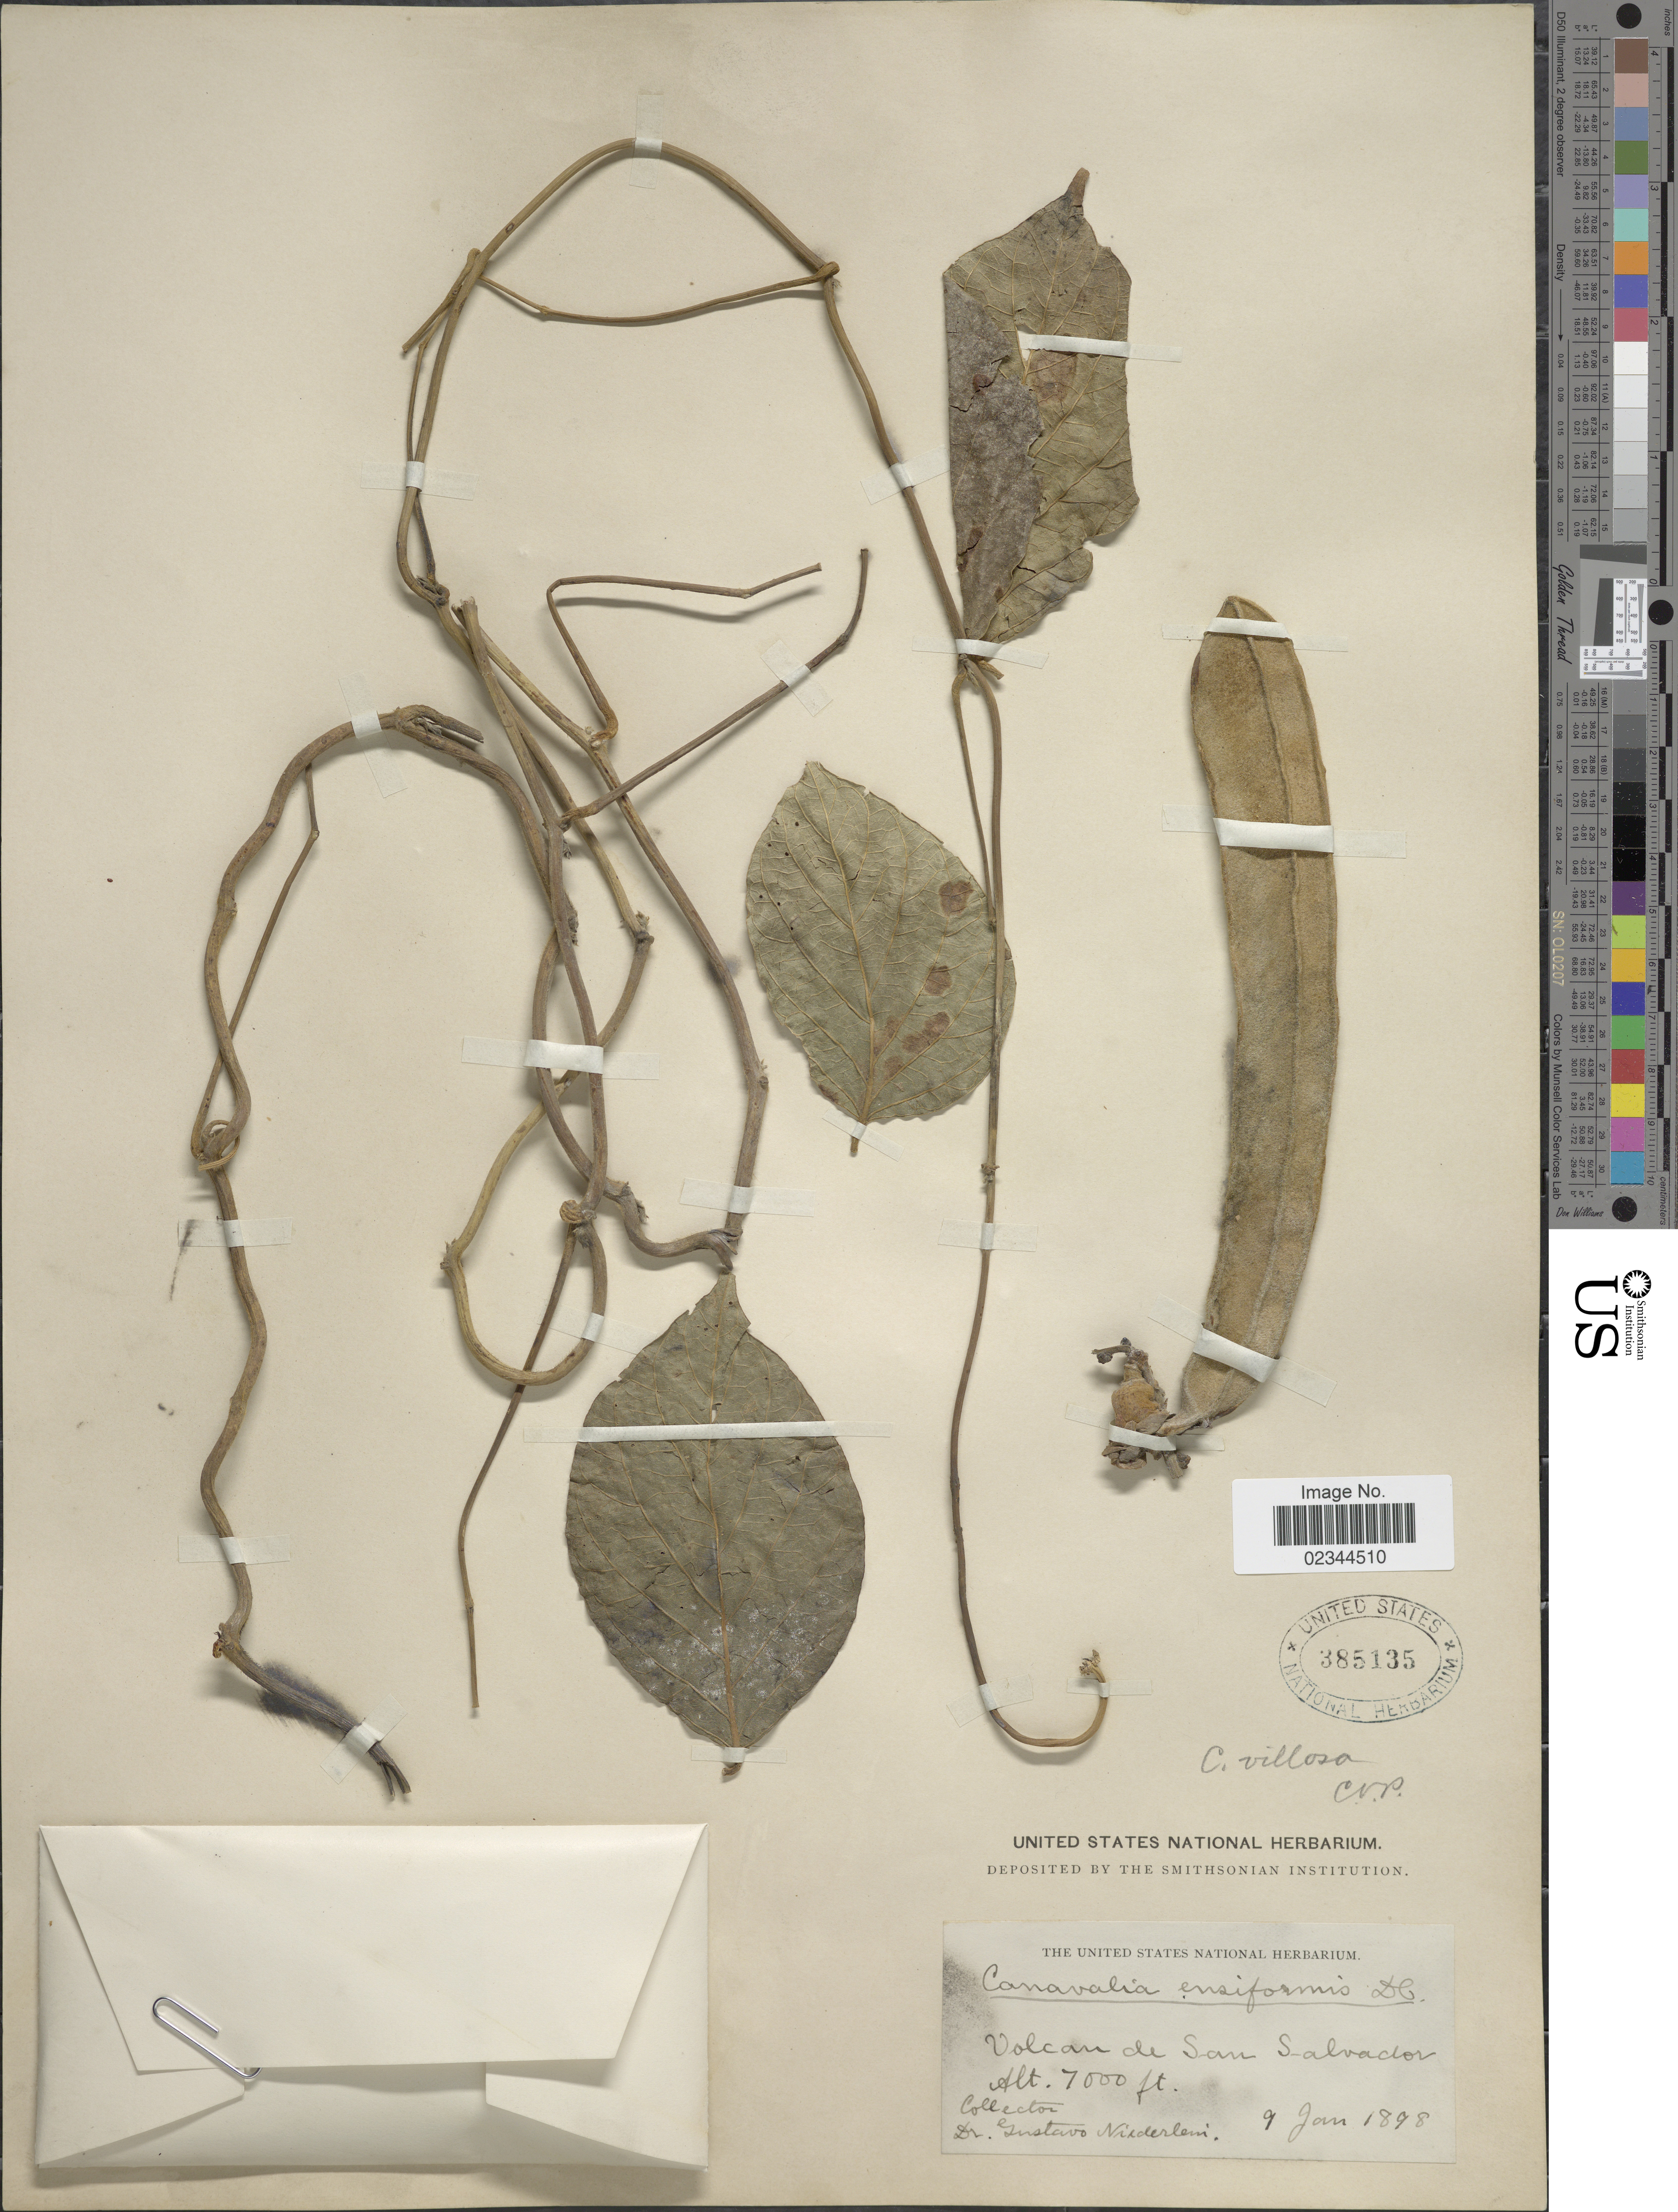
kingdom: Plantae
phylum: Tracheophyta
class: Magnoliopsida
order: Fabales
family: Fabaceae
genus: Canavalia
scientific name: Canavalia villosa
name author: Benth.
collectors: G. Niederlein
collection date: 1898-01-09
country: El Salvador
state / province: San Salvador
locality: Volcan de San Salvador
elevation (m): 2134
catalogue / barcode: US 385135